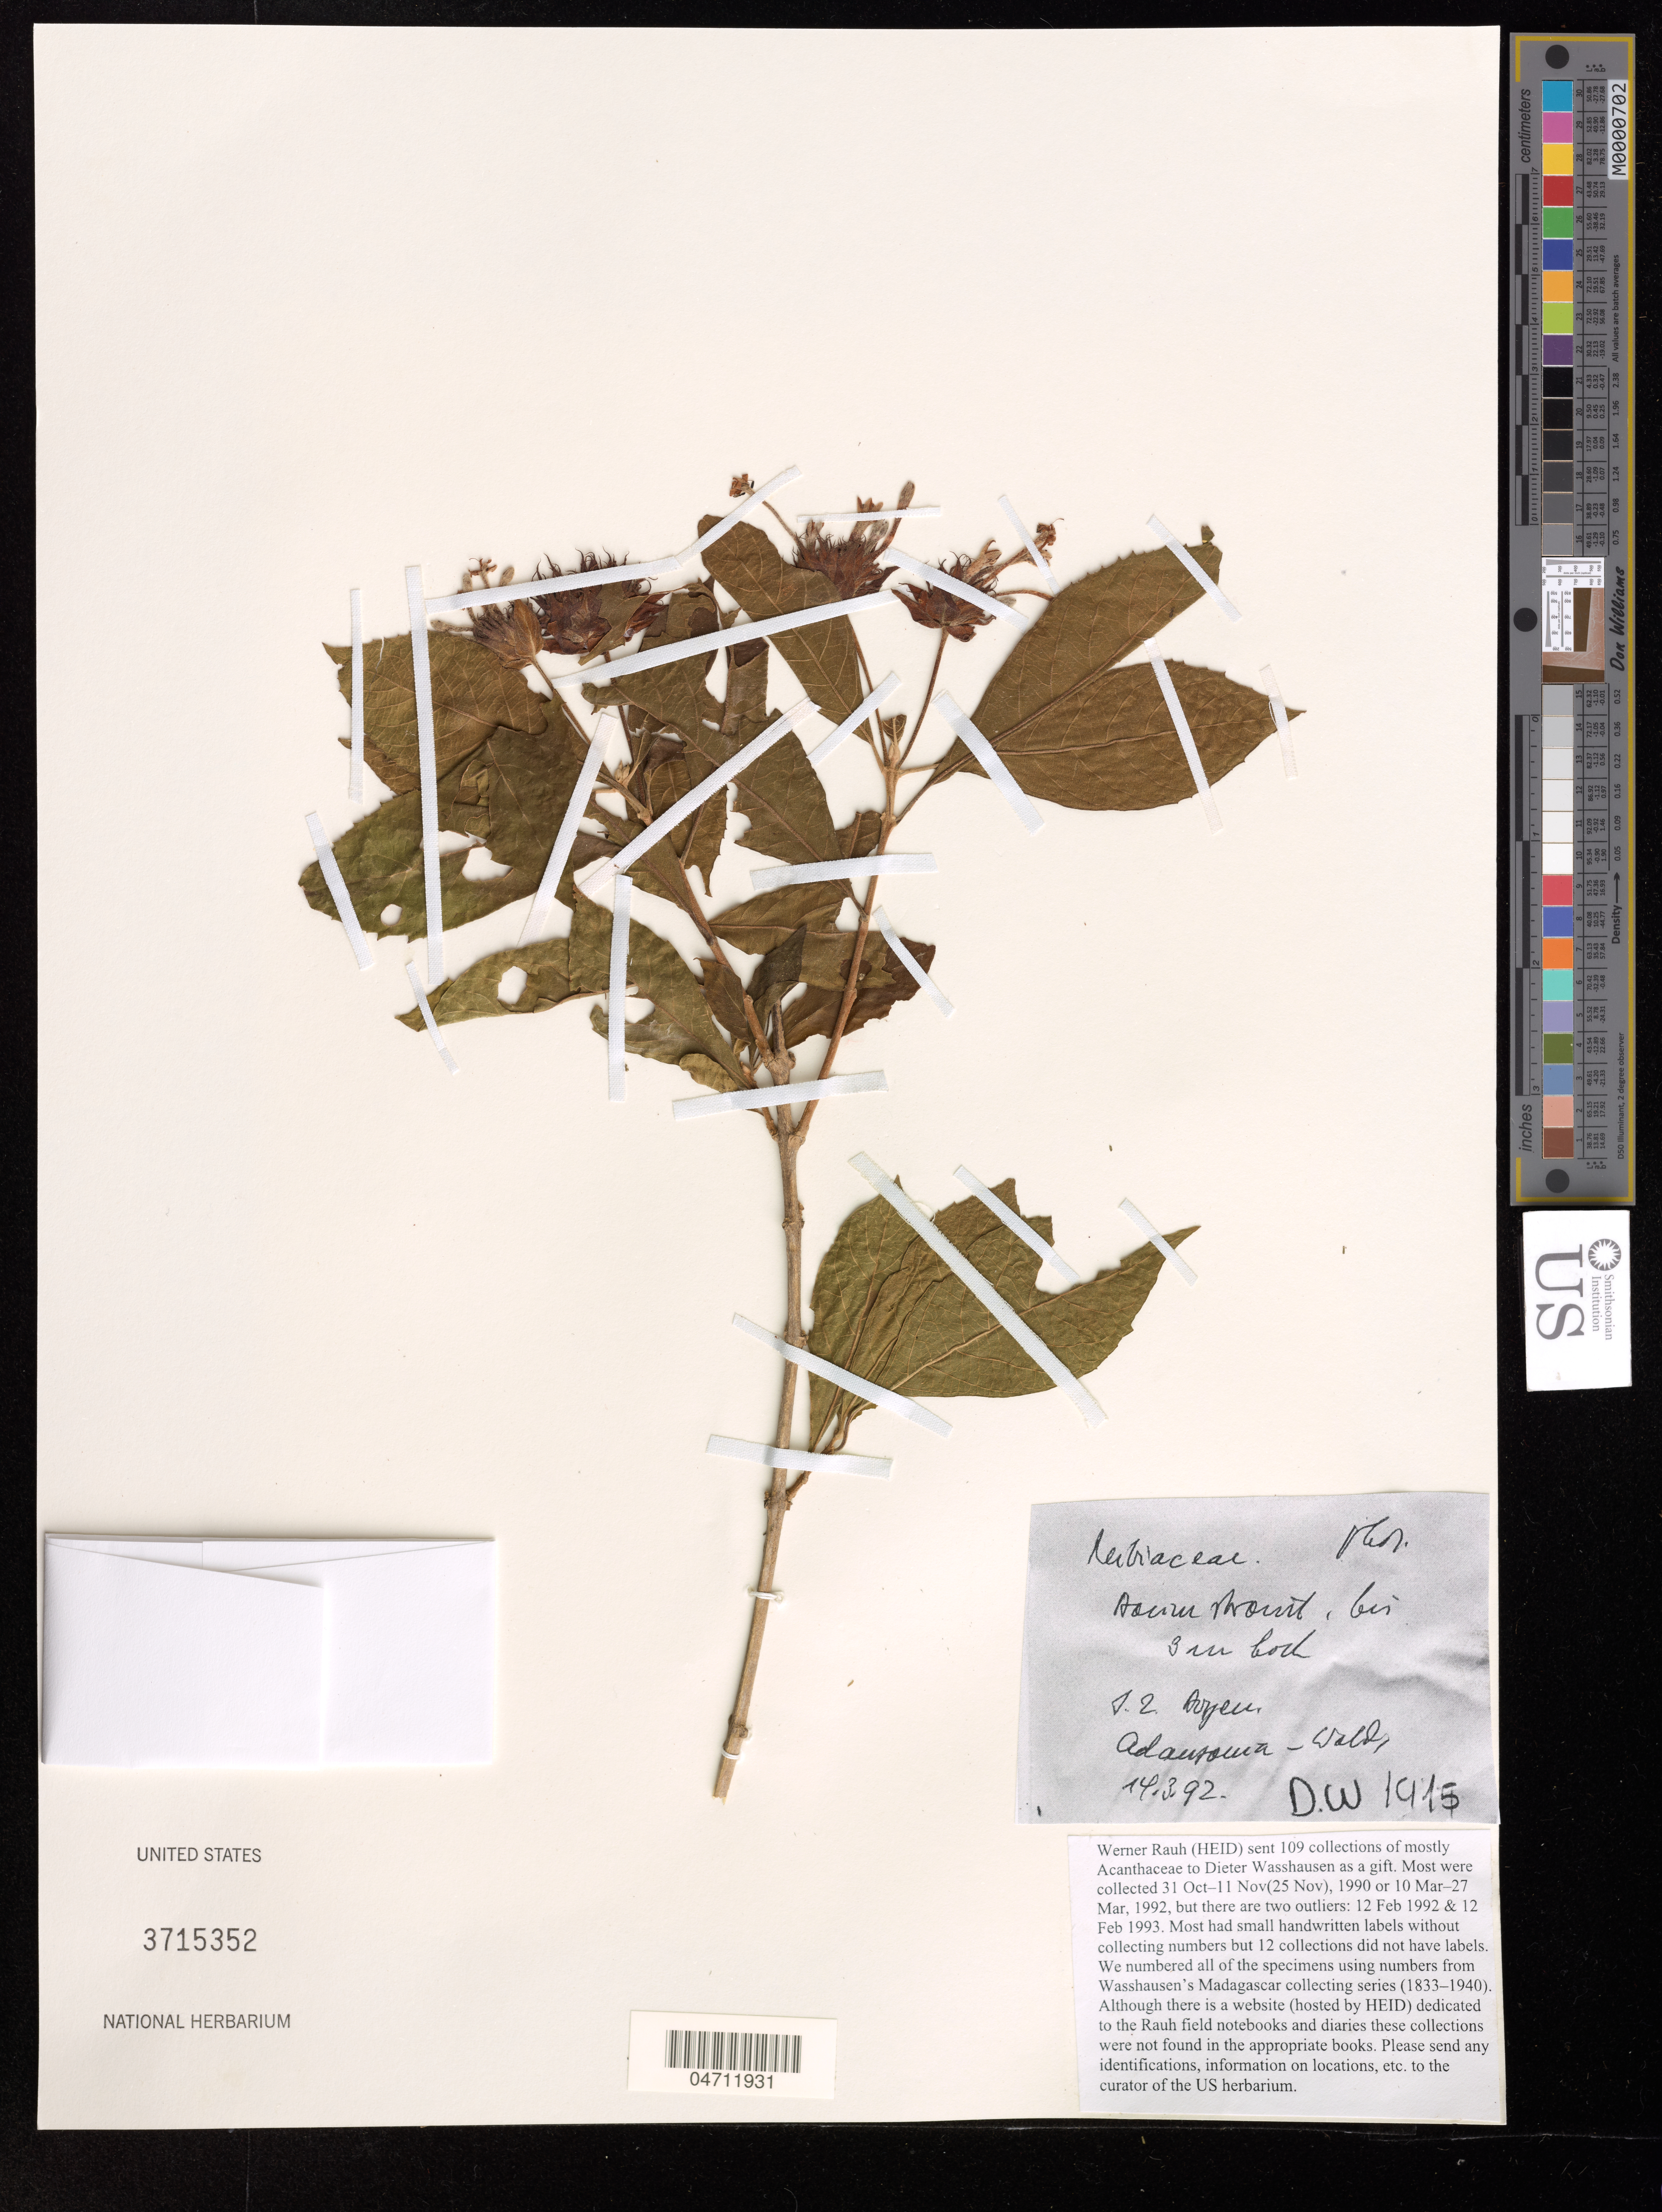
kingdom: Plantae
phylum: Tracheophyta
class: Magnoliopsida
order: Gentianales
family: Rubiaceae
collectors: W. Rauh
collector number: DW 1915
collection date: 1992-03-14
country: Madagascar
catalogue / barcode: US 3715352